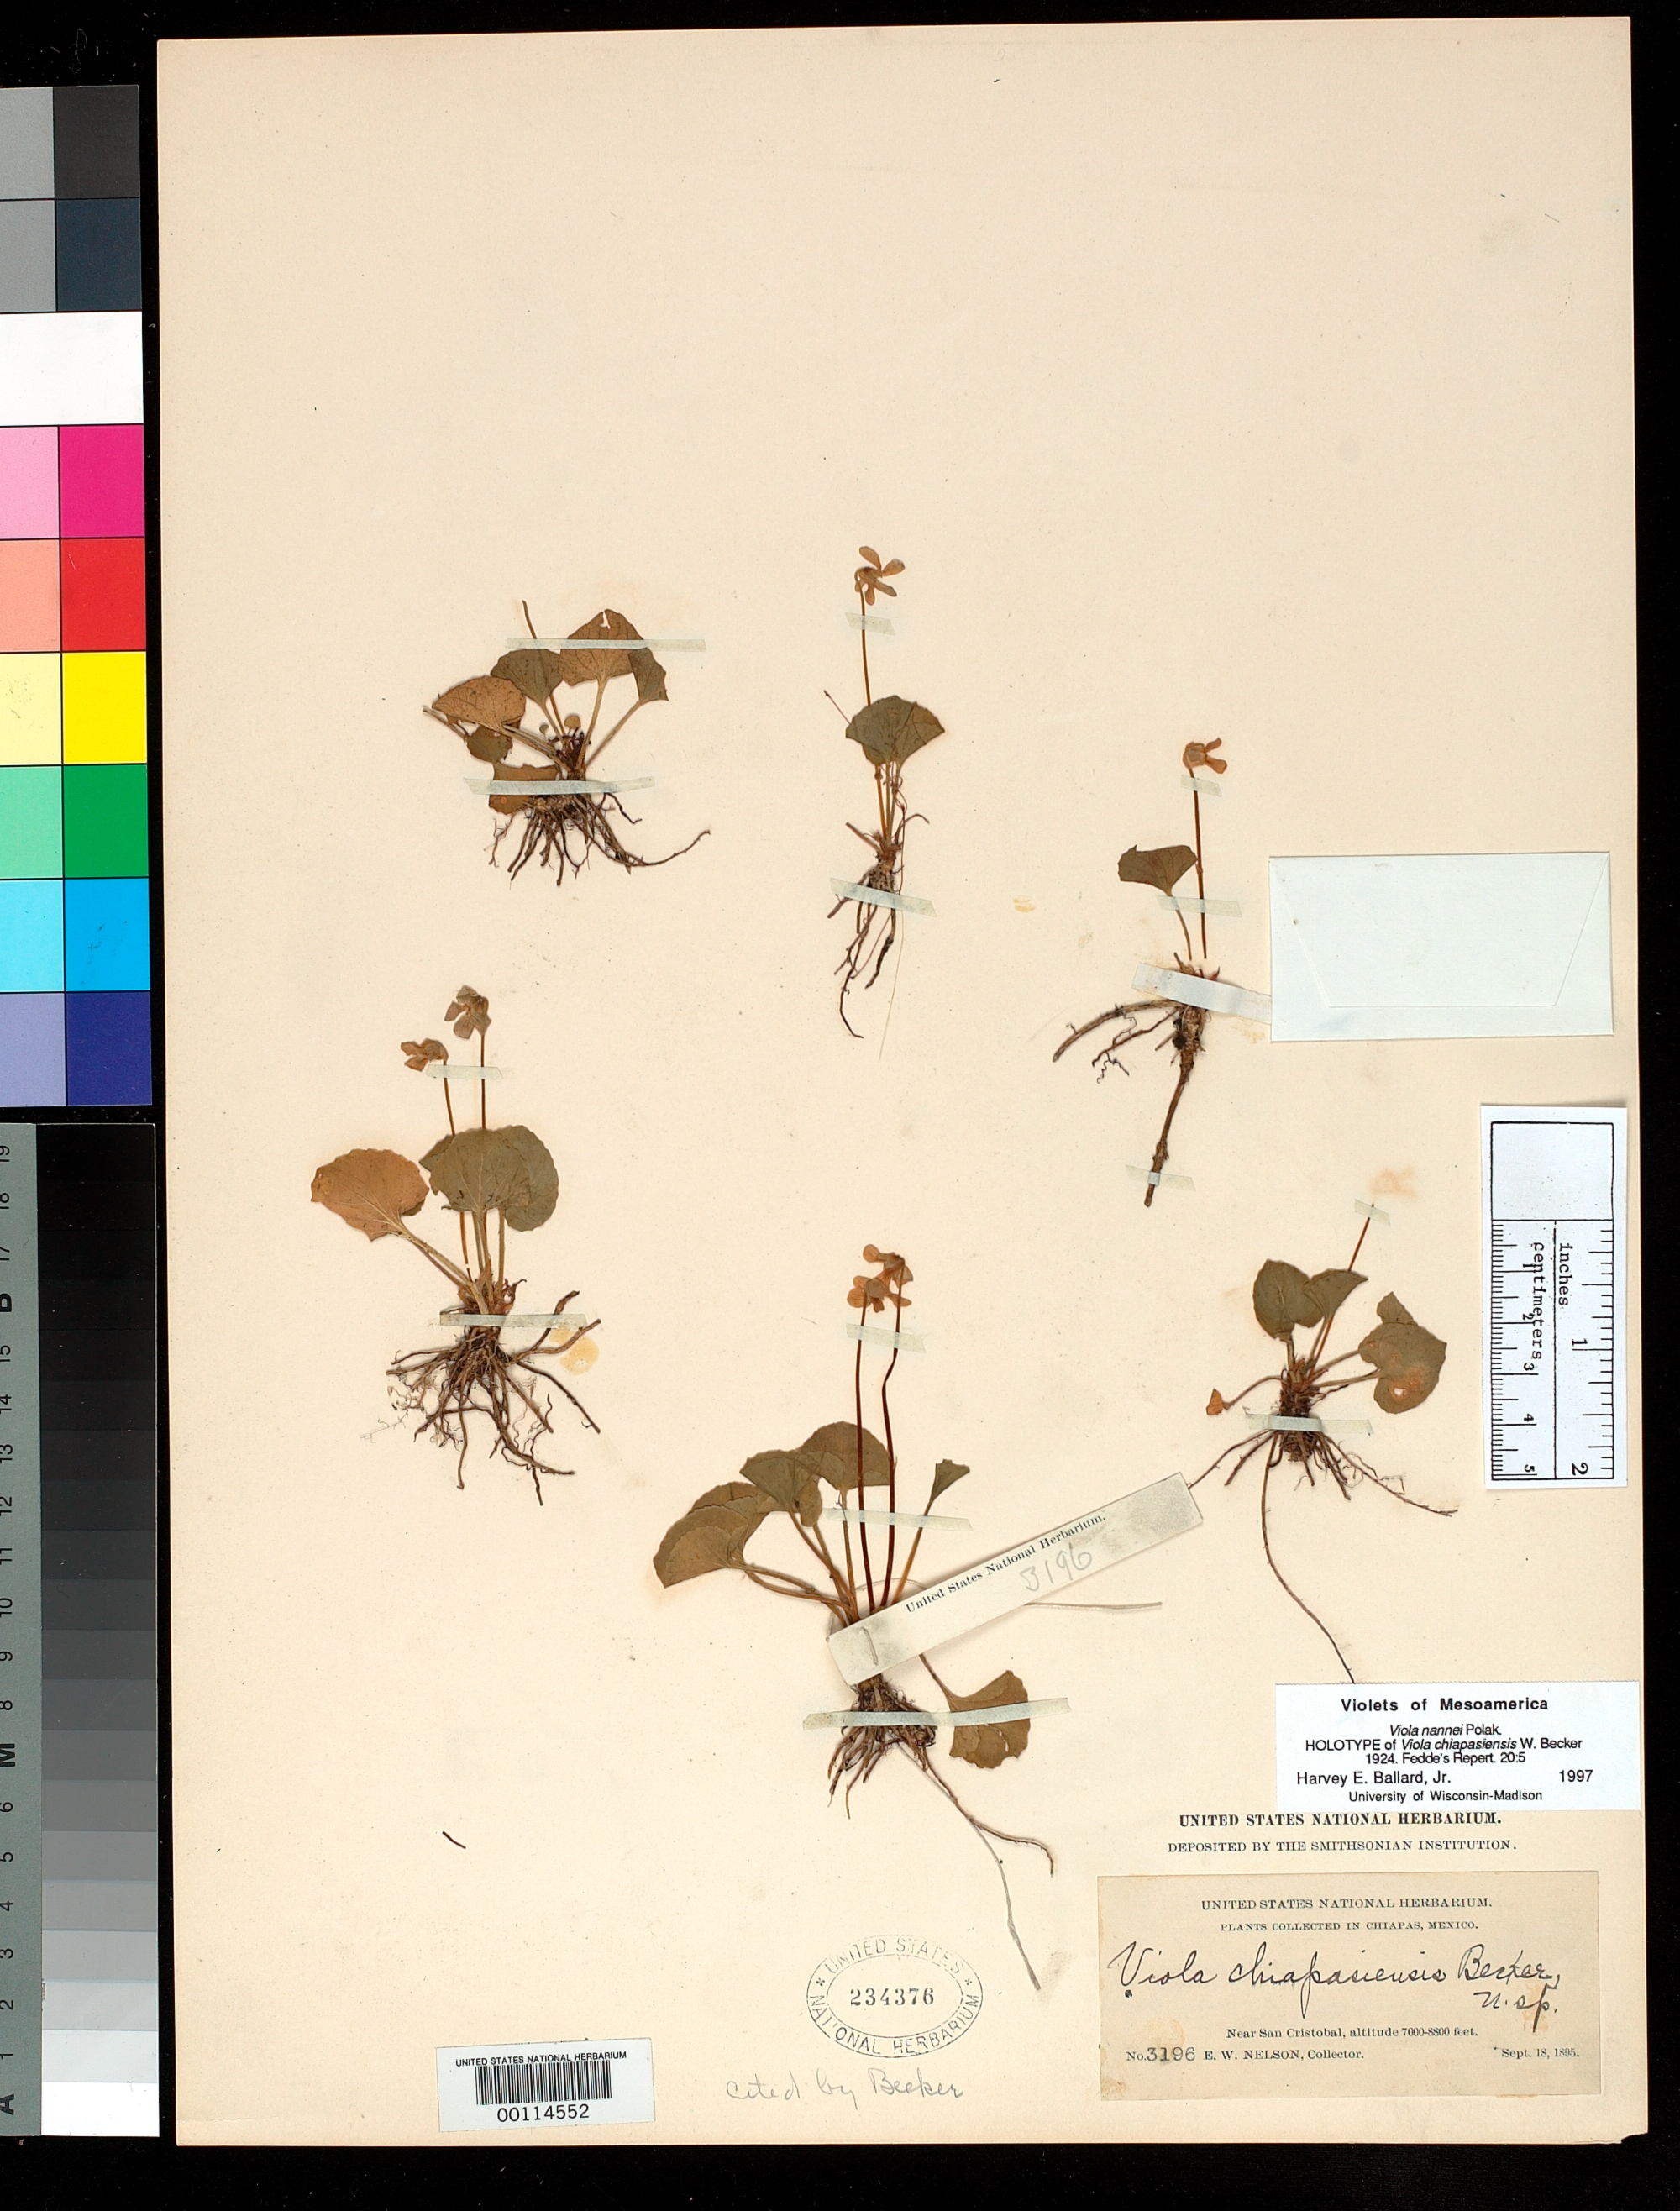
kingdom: Plantae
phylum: Tracheophyta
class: Magnoliopsida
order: Malpighiales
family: Violaceae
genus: Viola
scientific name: Viola chiapasiensis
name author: W. Becker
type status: Holotype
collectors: E. W. Nelson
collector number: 3196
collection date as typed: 18 Sep 1895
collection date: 1895-09-18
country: Mexico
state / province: Chiapas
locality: Near San Cristobal.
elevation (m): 2134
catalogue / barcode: US 234376